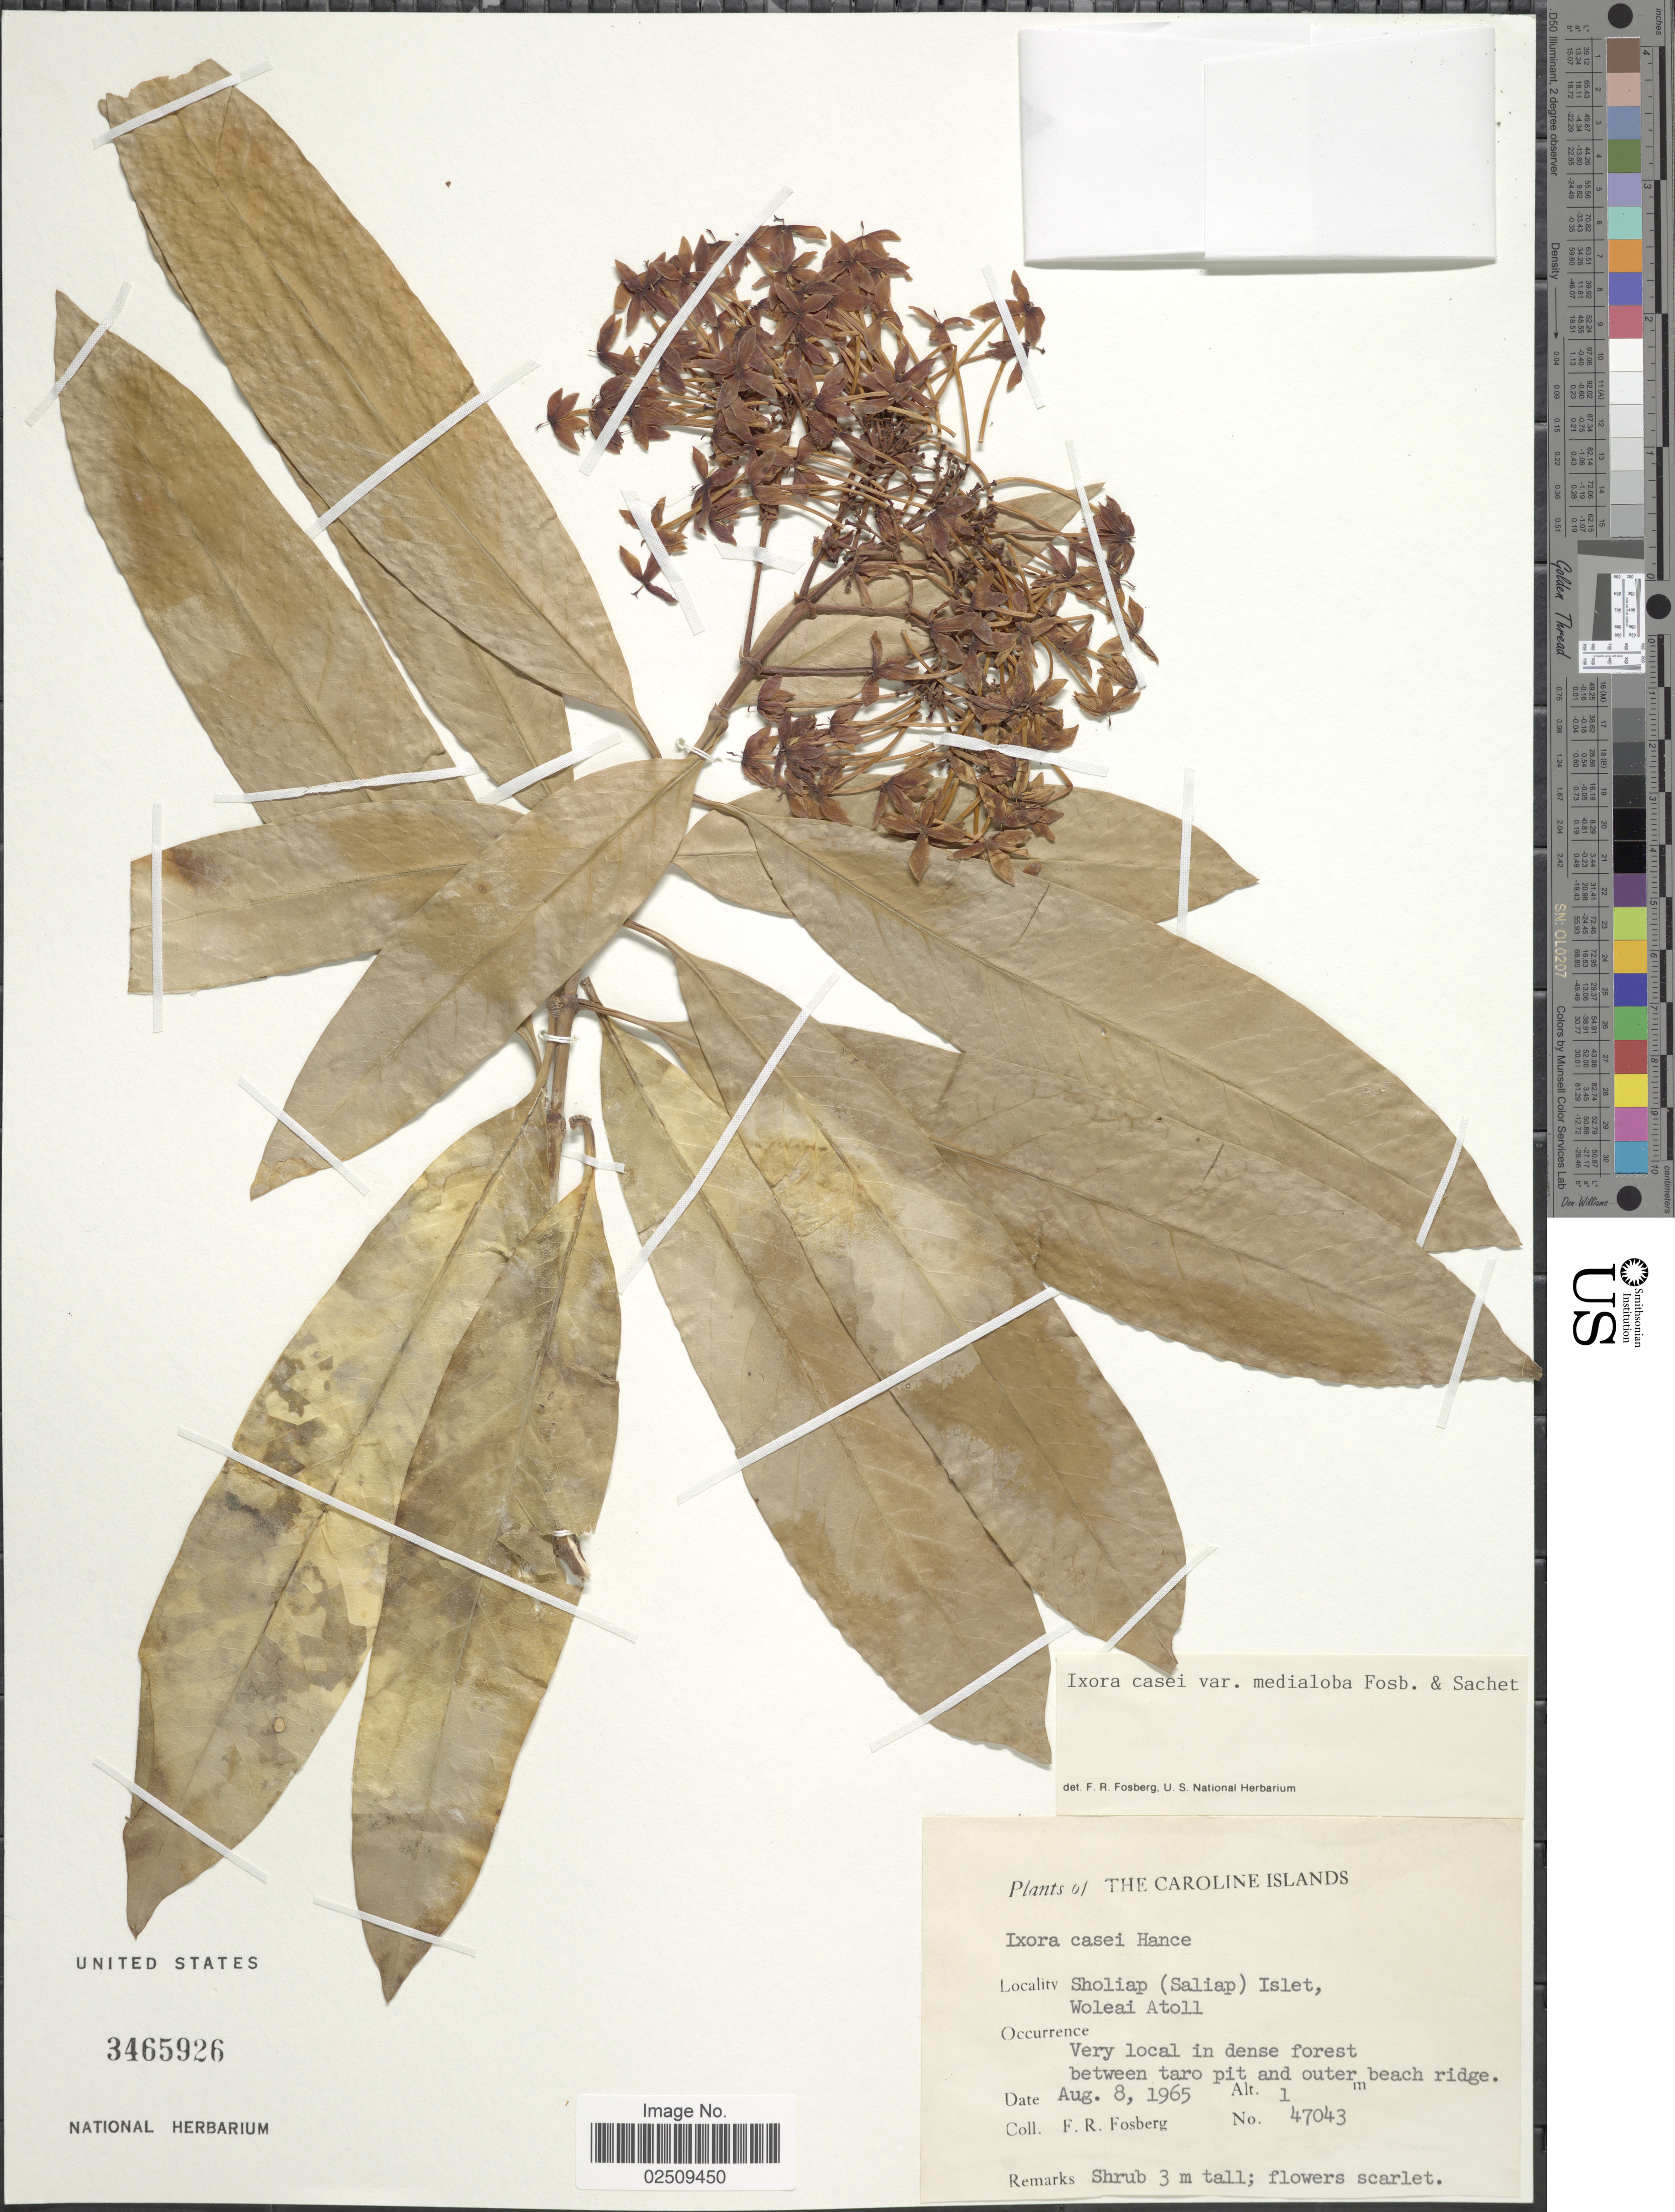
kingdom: Plantae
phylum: Tracheophyta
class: Magnoliopsida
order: Gentianales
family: Rubiaceae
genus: Ixora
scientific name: Ixora casei var. medialoba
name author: Fosberg & Sachet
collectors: F. R. Fosberg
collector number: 47043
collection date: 1965-08-08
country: Micronesia, Federated States of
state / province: Yap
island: Woleai Atoll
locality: The Caroline Islands, Sholiap (Saliap) Islet, Woleai Atoll, Very local in dense forest between taro pit and outer beach ridge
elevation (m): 1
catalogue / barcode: US 3465926